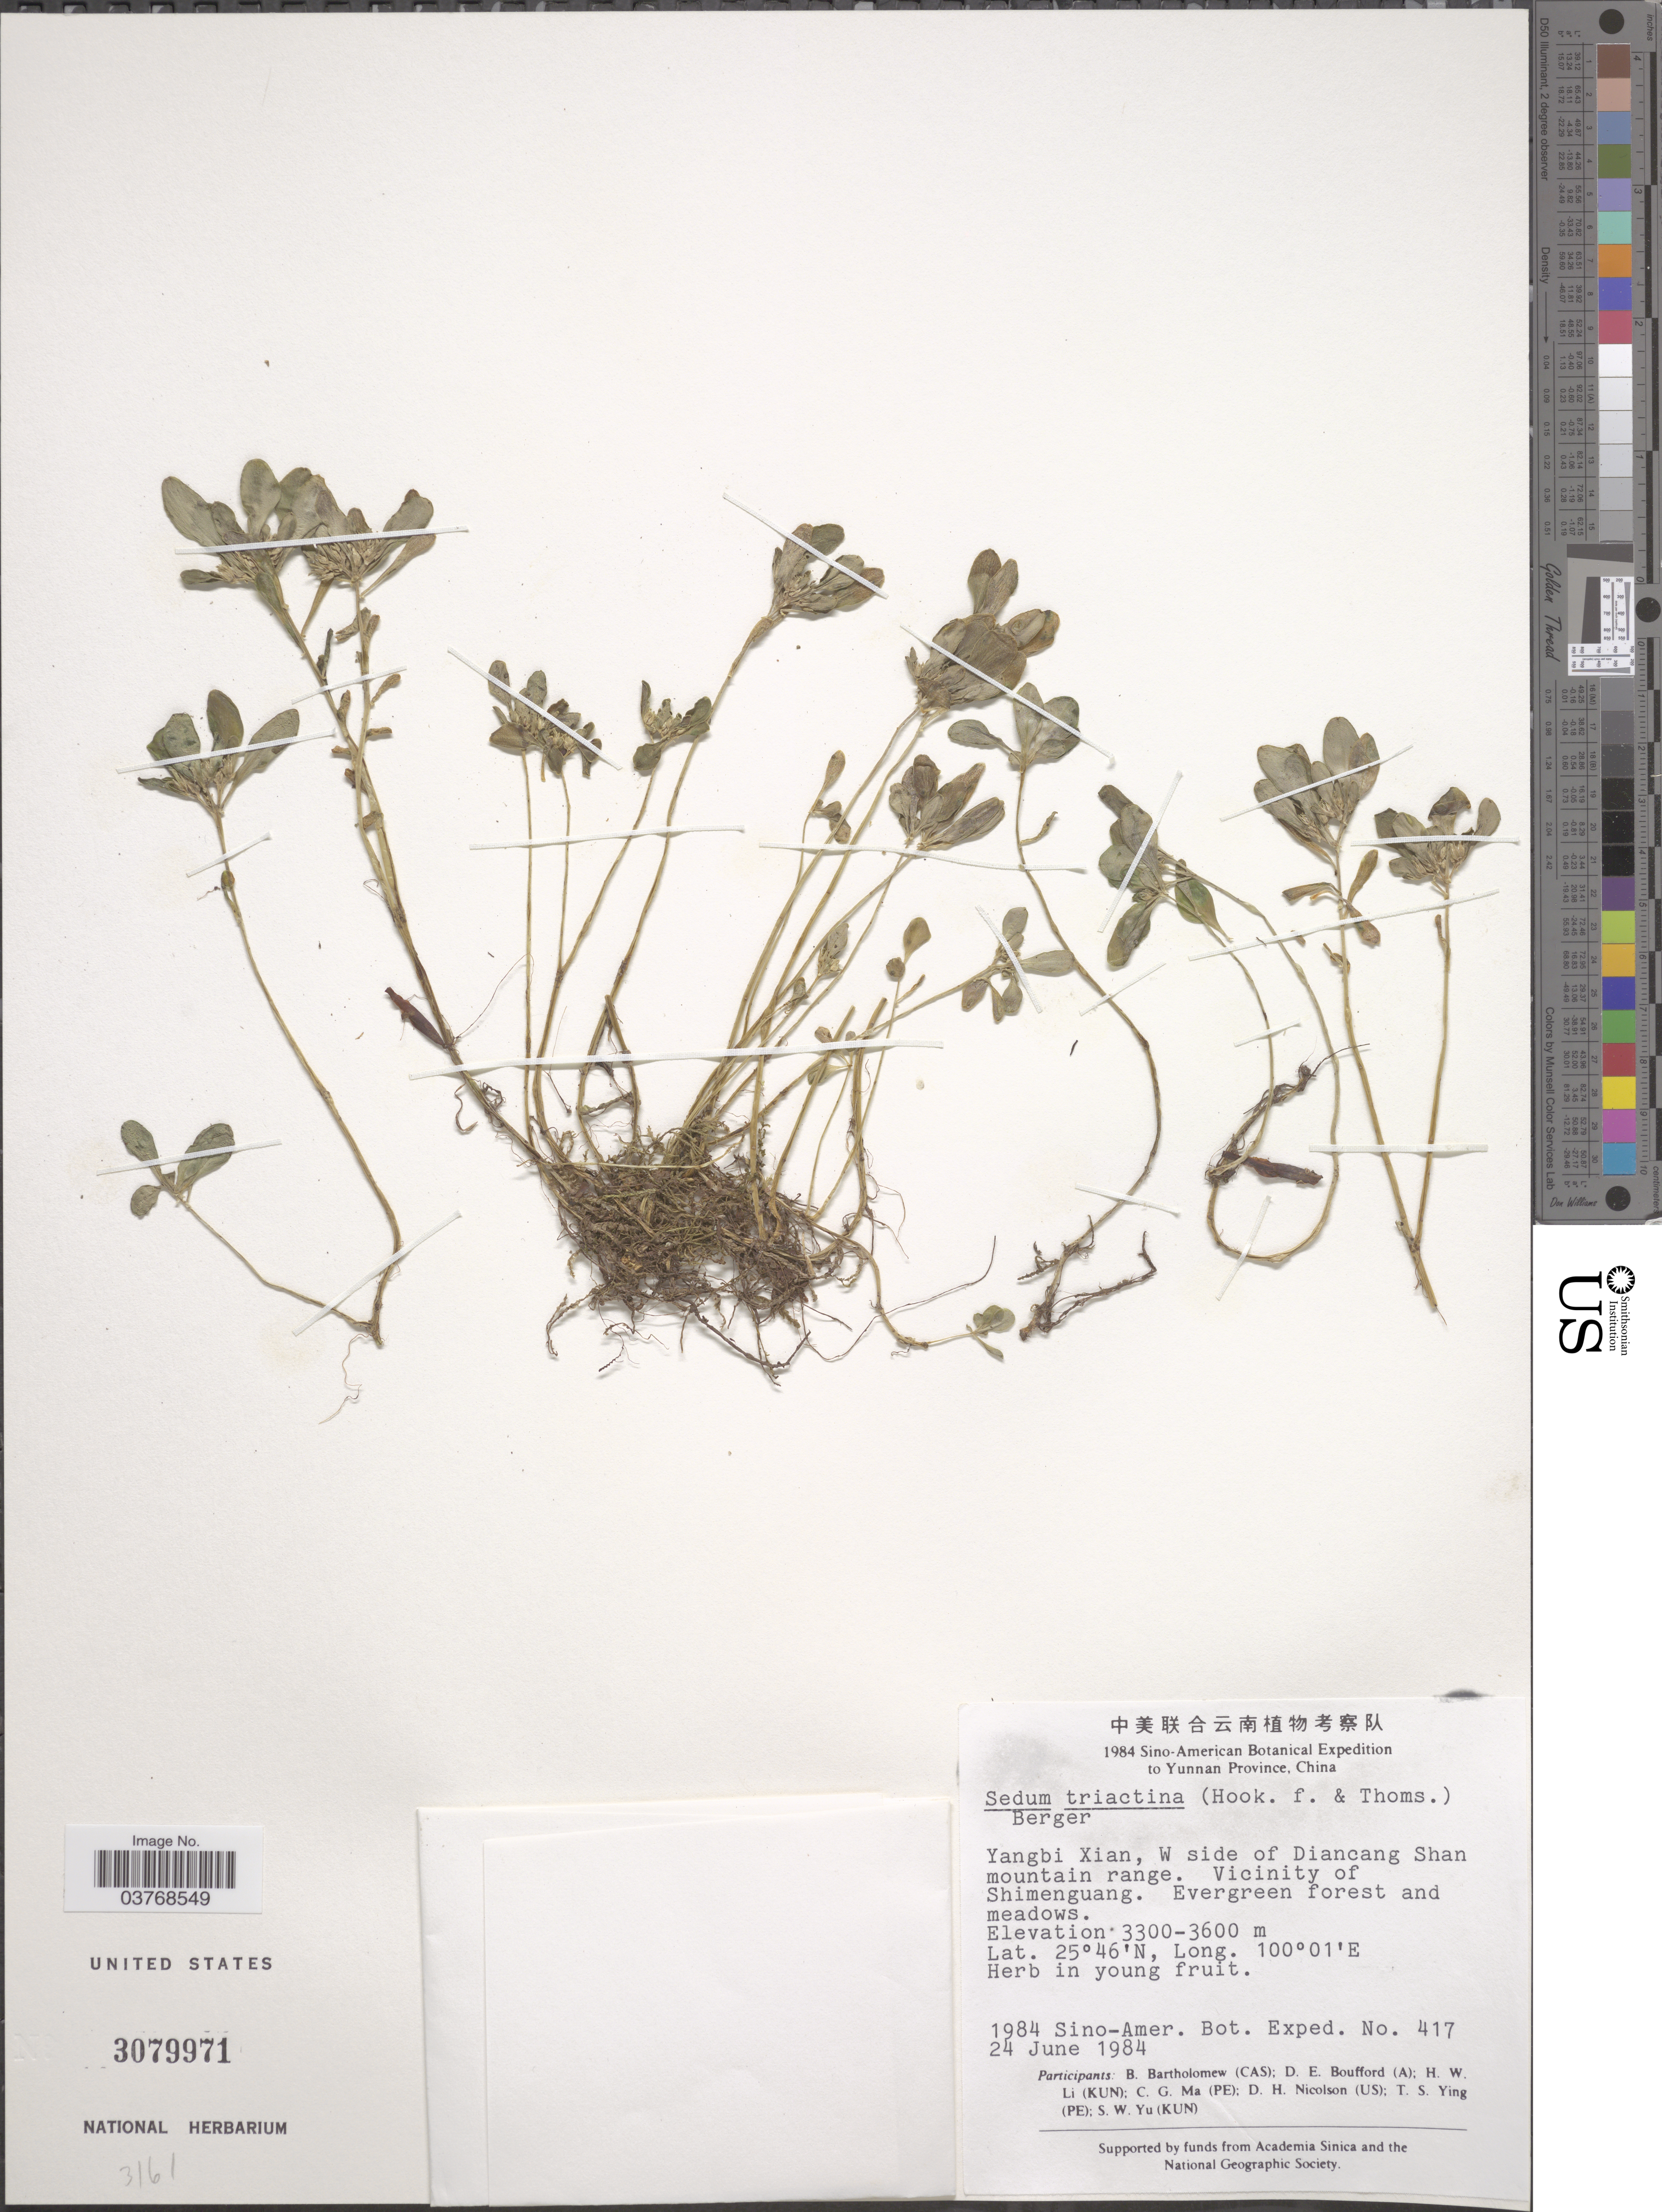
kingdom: Plantae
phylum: Tracheophyta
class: Magnoliopsida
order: Saxifragales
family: Crassulaceae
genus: Sedum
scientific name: Sedum triactina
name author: A. Berger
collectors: Sino-Amer. Bot. Exped. 1984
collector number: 417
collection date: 1984-06-24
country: China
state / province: Yunnan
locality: Yangbi Xian, W side of Diancang Shan mountain range. Vicinity of Shimenguang.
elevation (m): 3300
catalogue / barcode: US 3079971